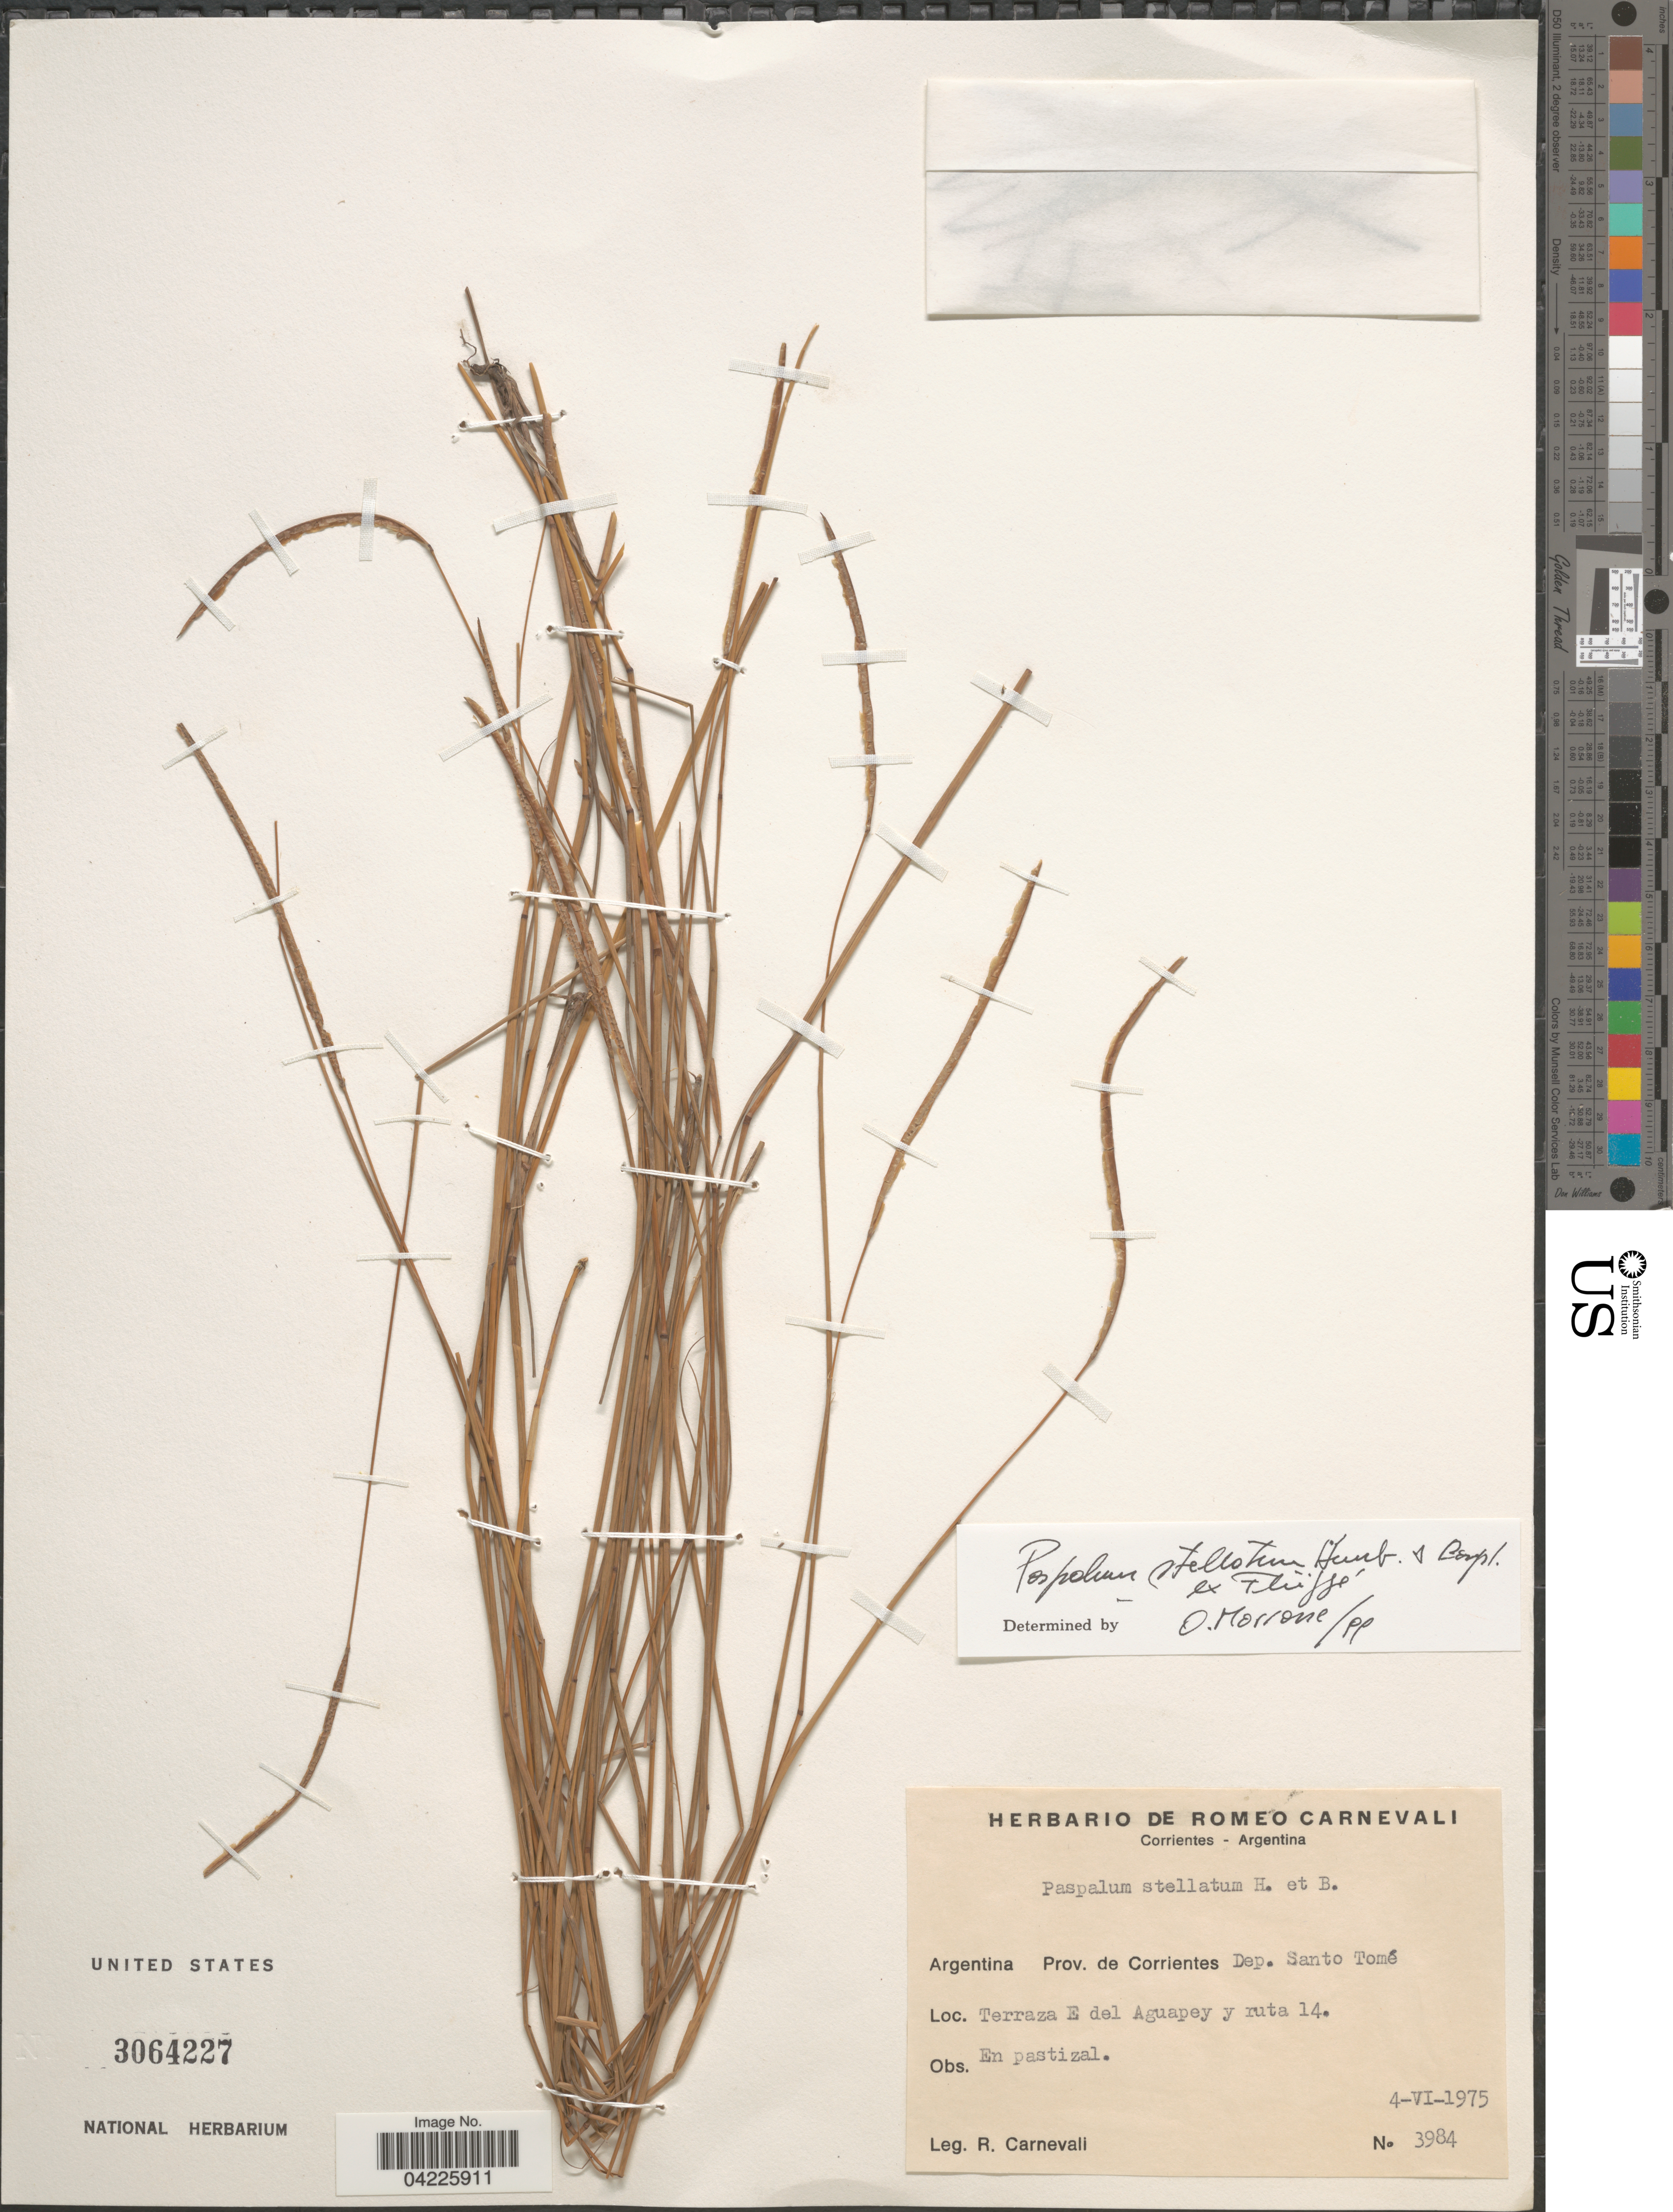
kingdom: Plantae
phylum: Tracheophyta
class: Liliopsida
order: Poales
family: Poaceae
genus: Paspalum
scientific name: Paspalum stellatum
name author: Humb. & Bonpl. ex Flüggé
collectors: R. Carnevali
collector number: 3984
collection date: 1975-06-04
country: Argentina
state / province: Corrientes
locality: Dep. Santo Tomé. Terraza E del Aguapey y ruta 14.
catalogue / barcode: US 3064227